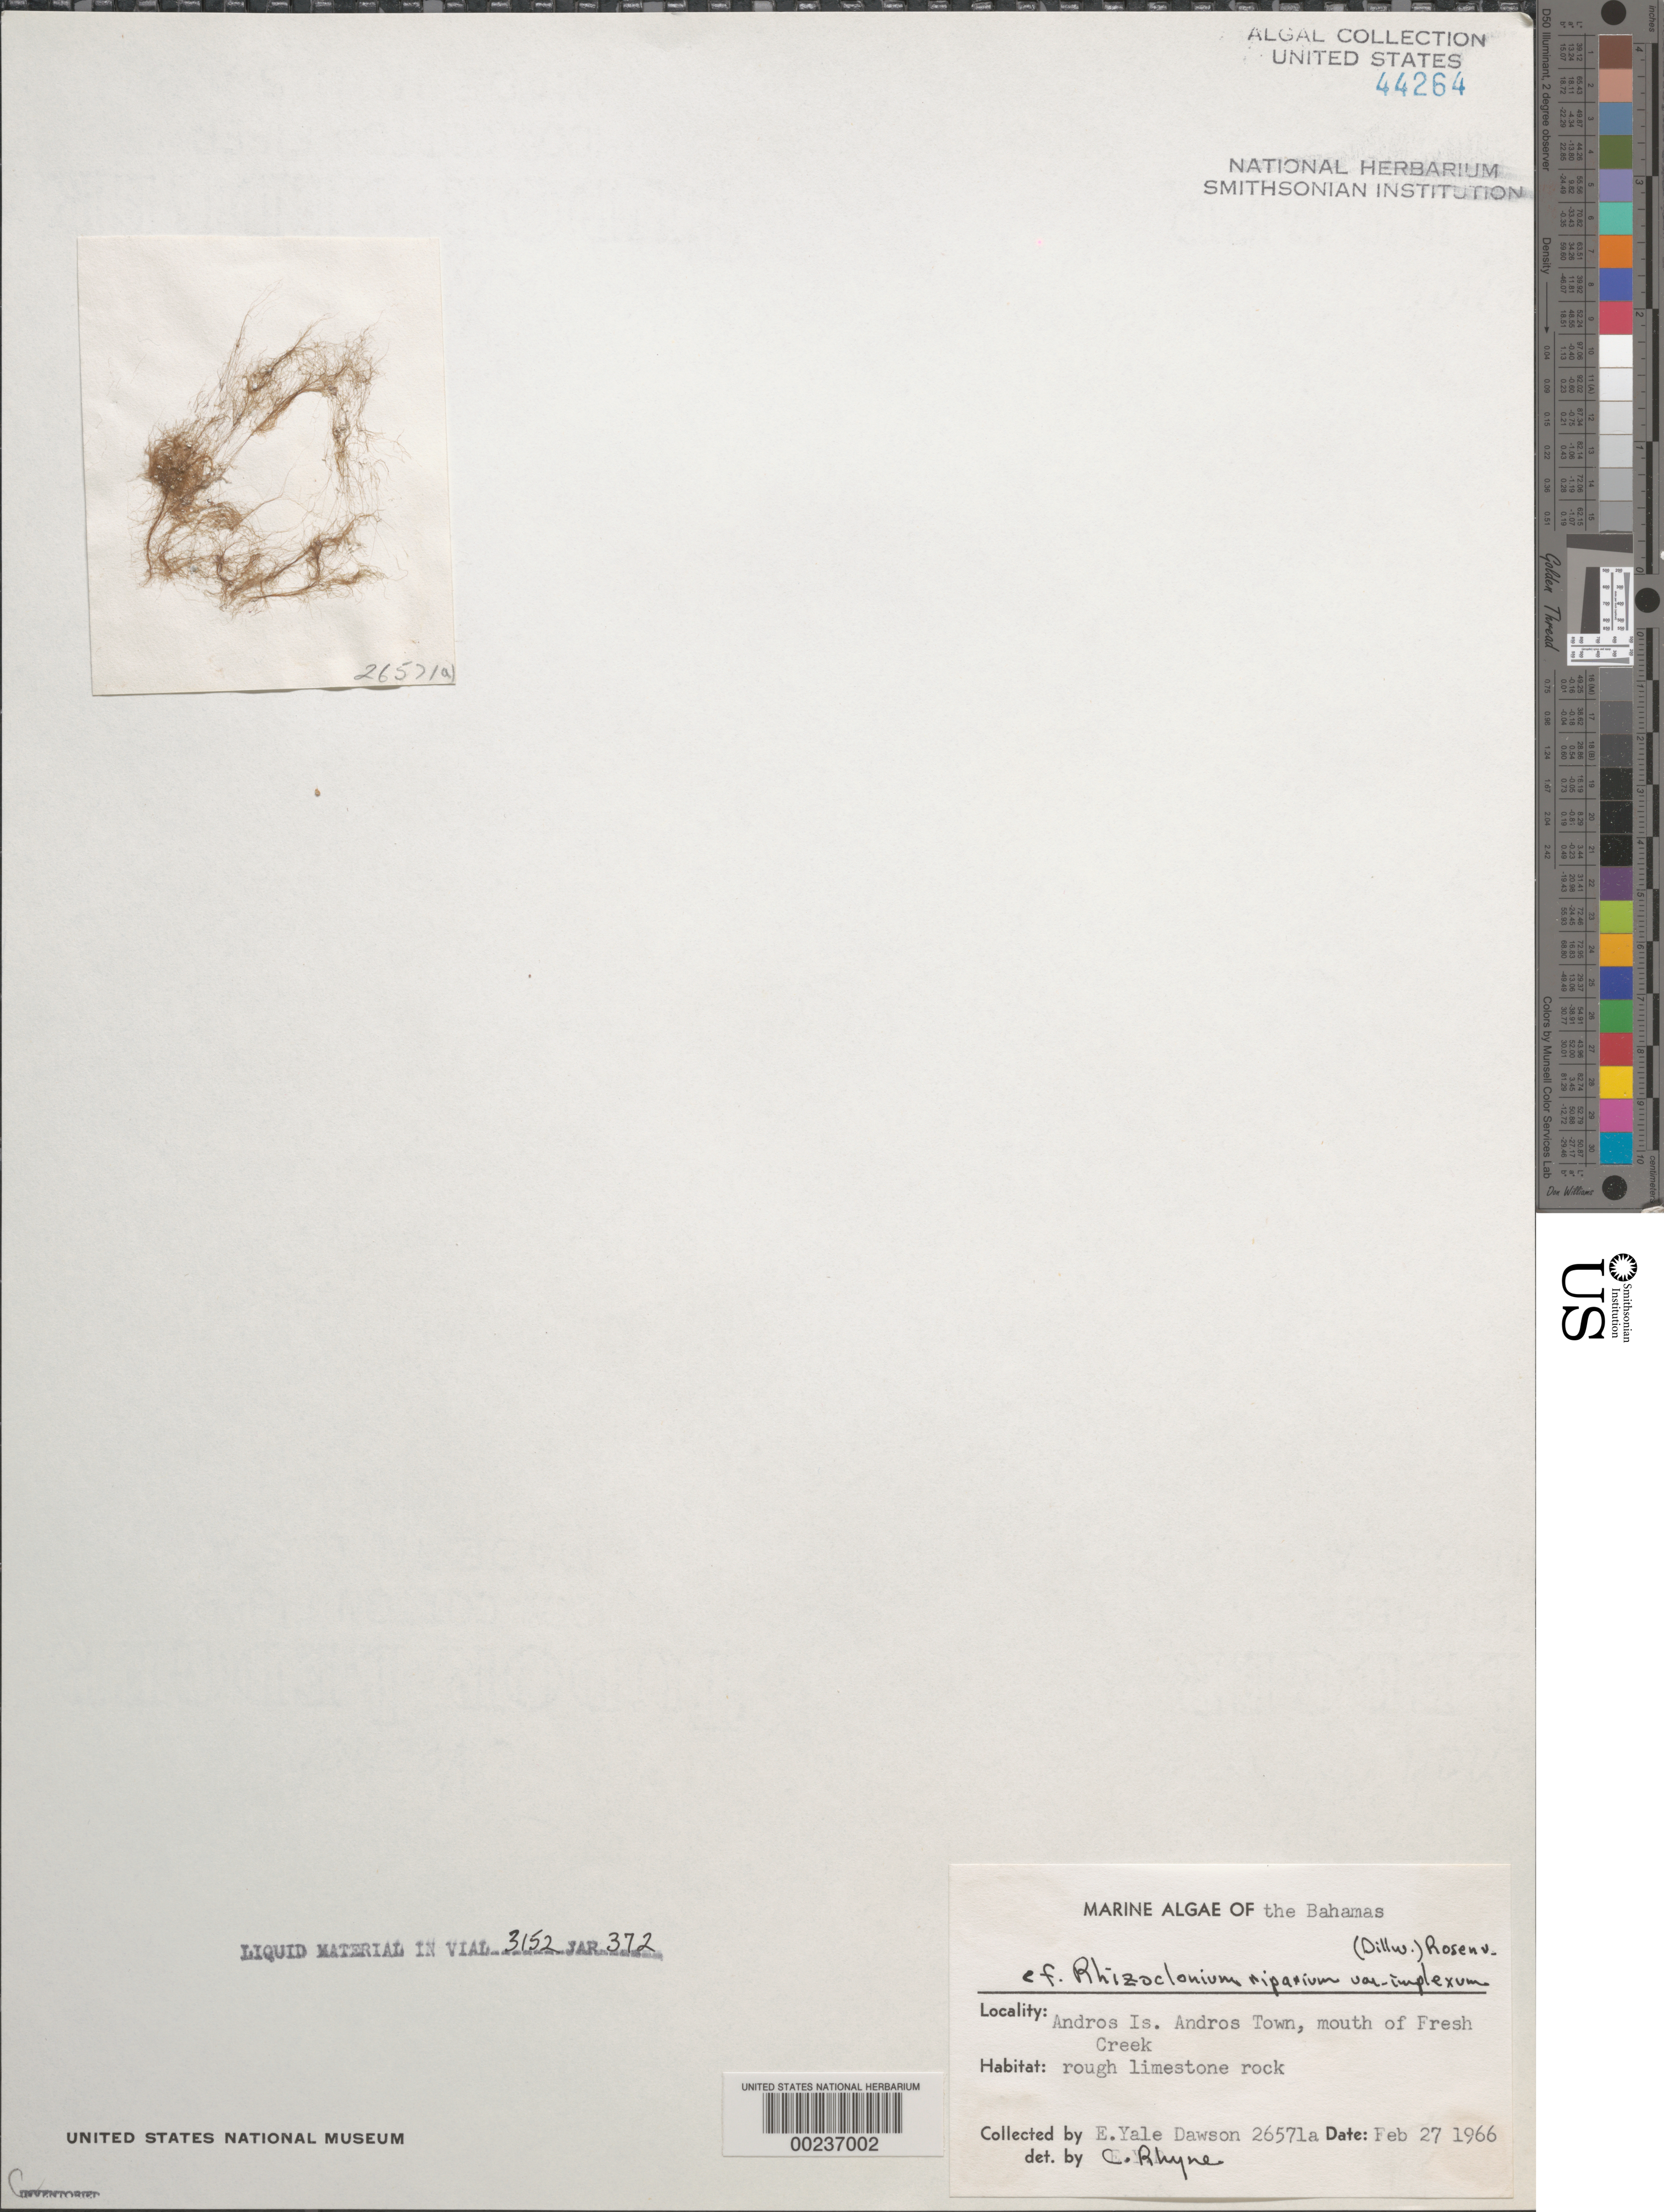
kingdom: Plantae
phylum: Chlorophyta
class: Ulvophyceae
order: Cladophorales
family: Cladophoraceae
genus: Rhizoclonium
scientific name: Rhizoclonium riparium var. implexum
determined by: Rhyne, C. F.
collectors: E. Y. Dawson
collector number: EYD 26571a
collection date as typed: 27 Feb 1966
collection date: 1966-02-27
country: Bahamas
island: Andros Island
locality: Andros Town, Fresh Creek mouth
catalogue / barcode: US 44264